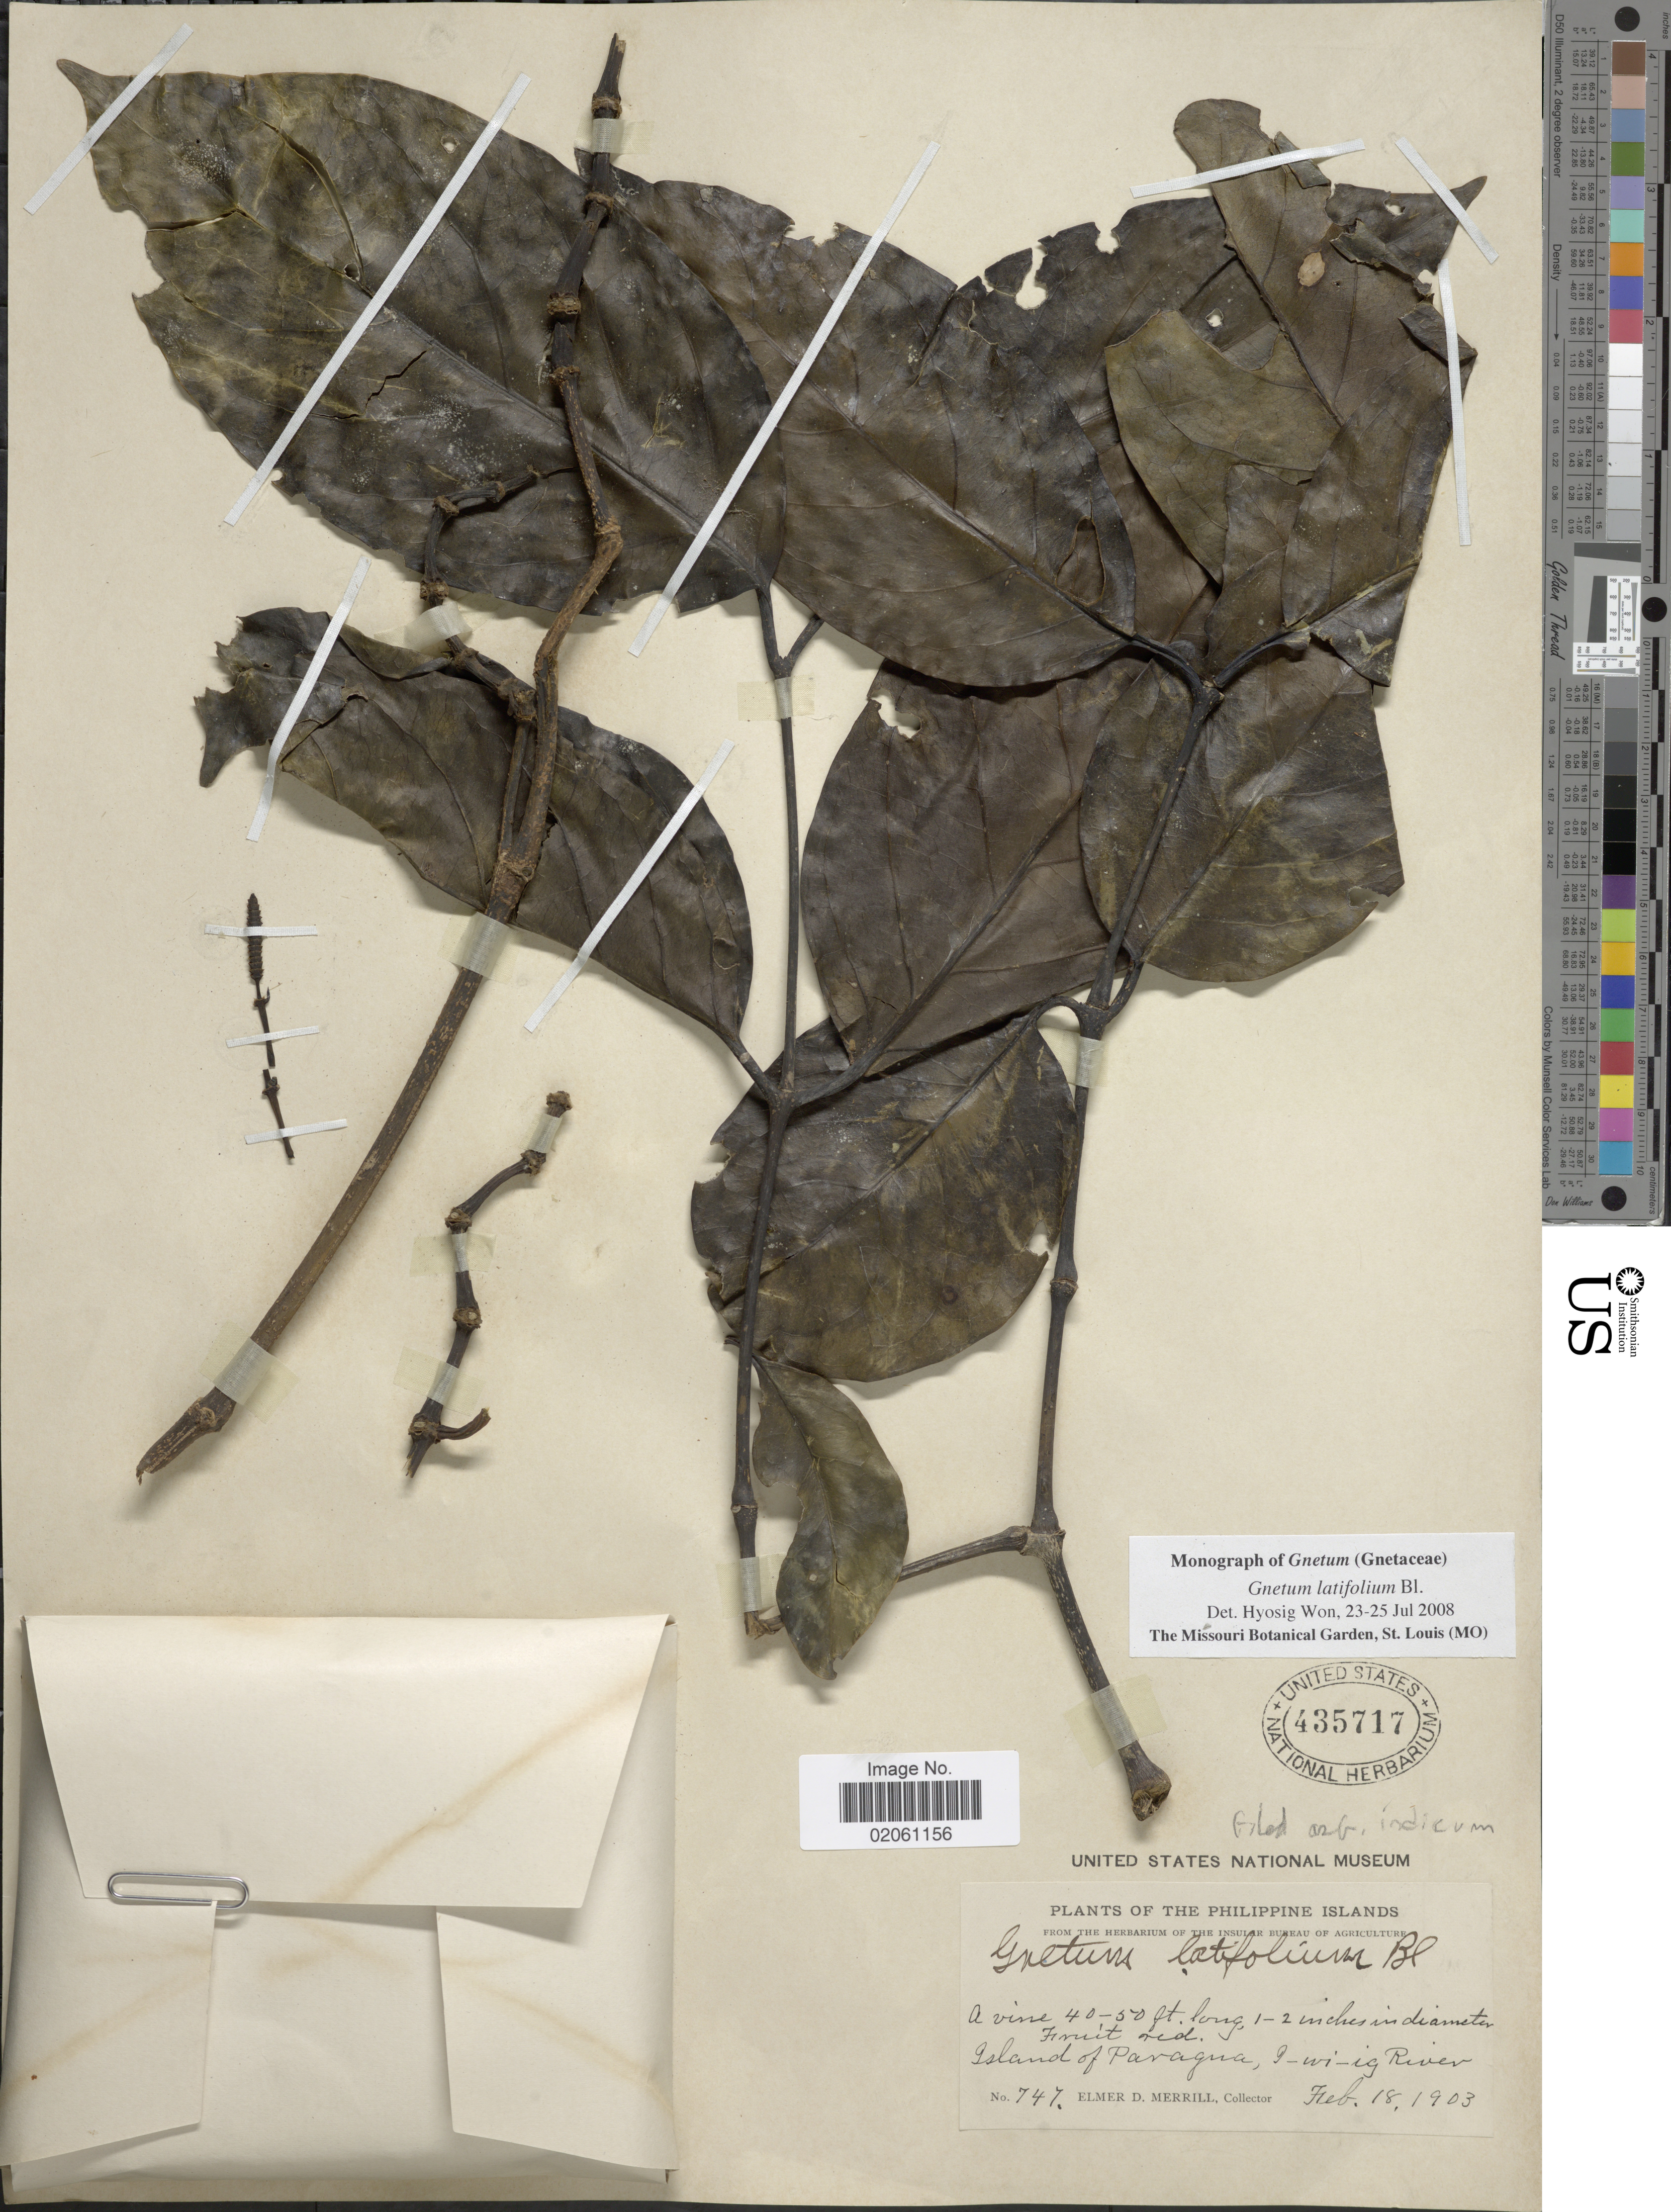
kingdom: Plantae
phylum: Tracheophyta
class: Gnetopsida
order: Gnetales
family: Gnetaceae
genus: Gnetum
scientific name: Gnetum indicum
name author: (Lour.) Merr.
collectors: E. D. Merrill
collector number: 747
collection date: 1903-02-18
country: Philippines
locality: Island of Paragua, I-wi-ig River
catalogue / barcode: US 435717